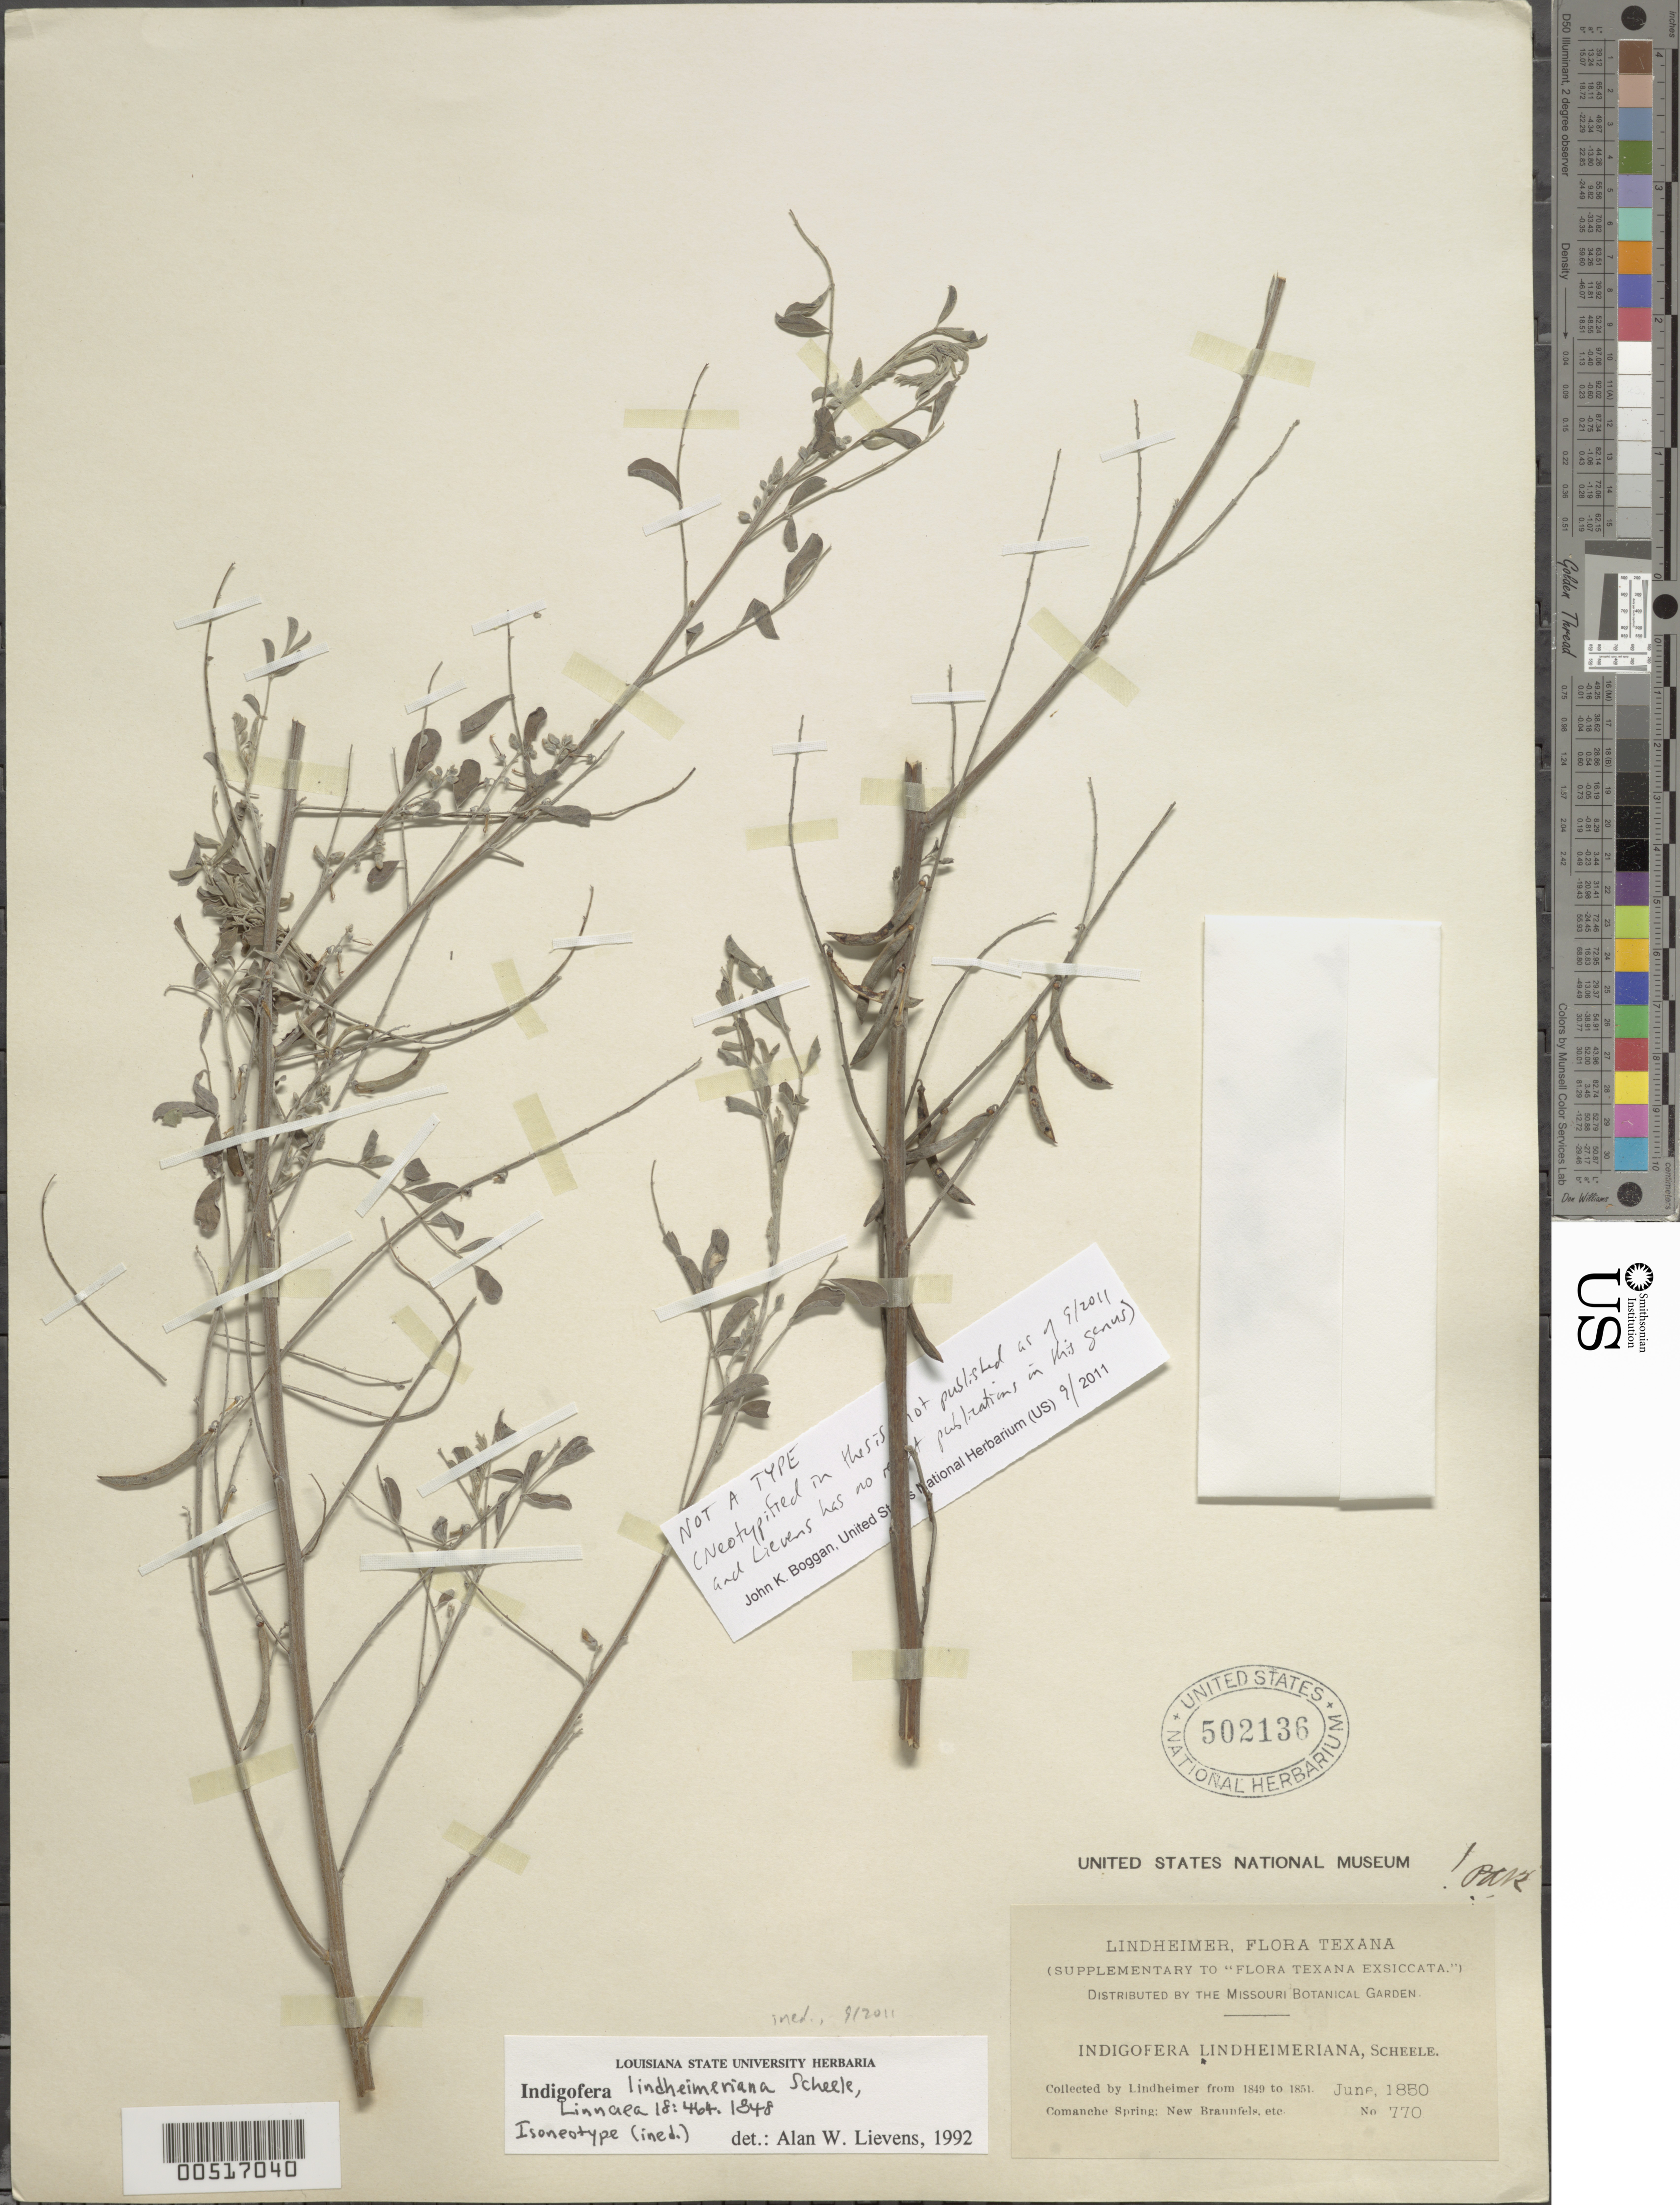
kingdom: Plantae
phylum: Tracheophyta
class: Magnoliopsida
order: Fabales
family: Fabaceae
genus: Indigofera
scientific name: Indigofera lindheimeriana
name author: Scheele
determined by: Lievens, A. W.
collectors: F. J. Lindheimer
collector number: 770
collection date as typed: Jun 1850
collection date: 1850-06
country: United States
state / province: Texas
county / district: Comal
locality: Comanche Springs, New Braunfels.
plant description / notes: Specimen annotated by A.W. Lievens (1992) as "isoneotype". Neotypification apparently made in thesis and never published.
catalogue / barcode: US 502136